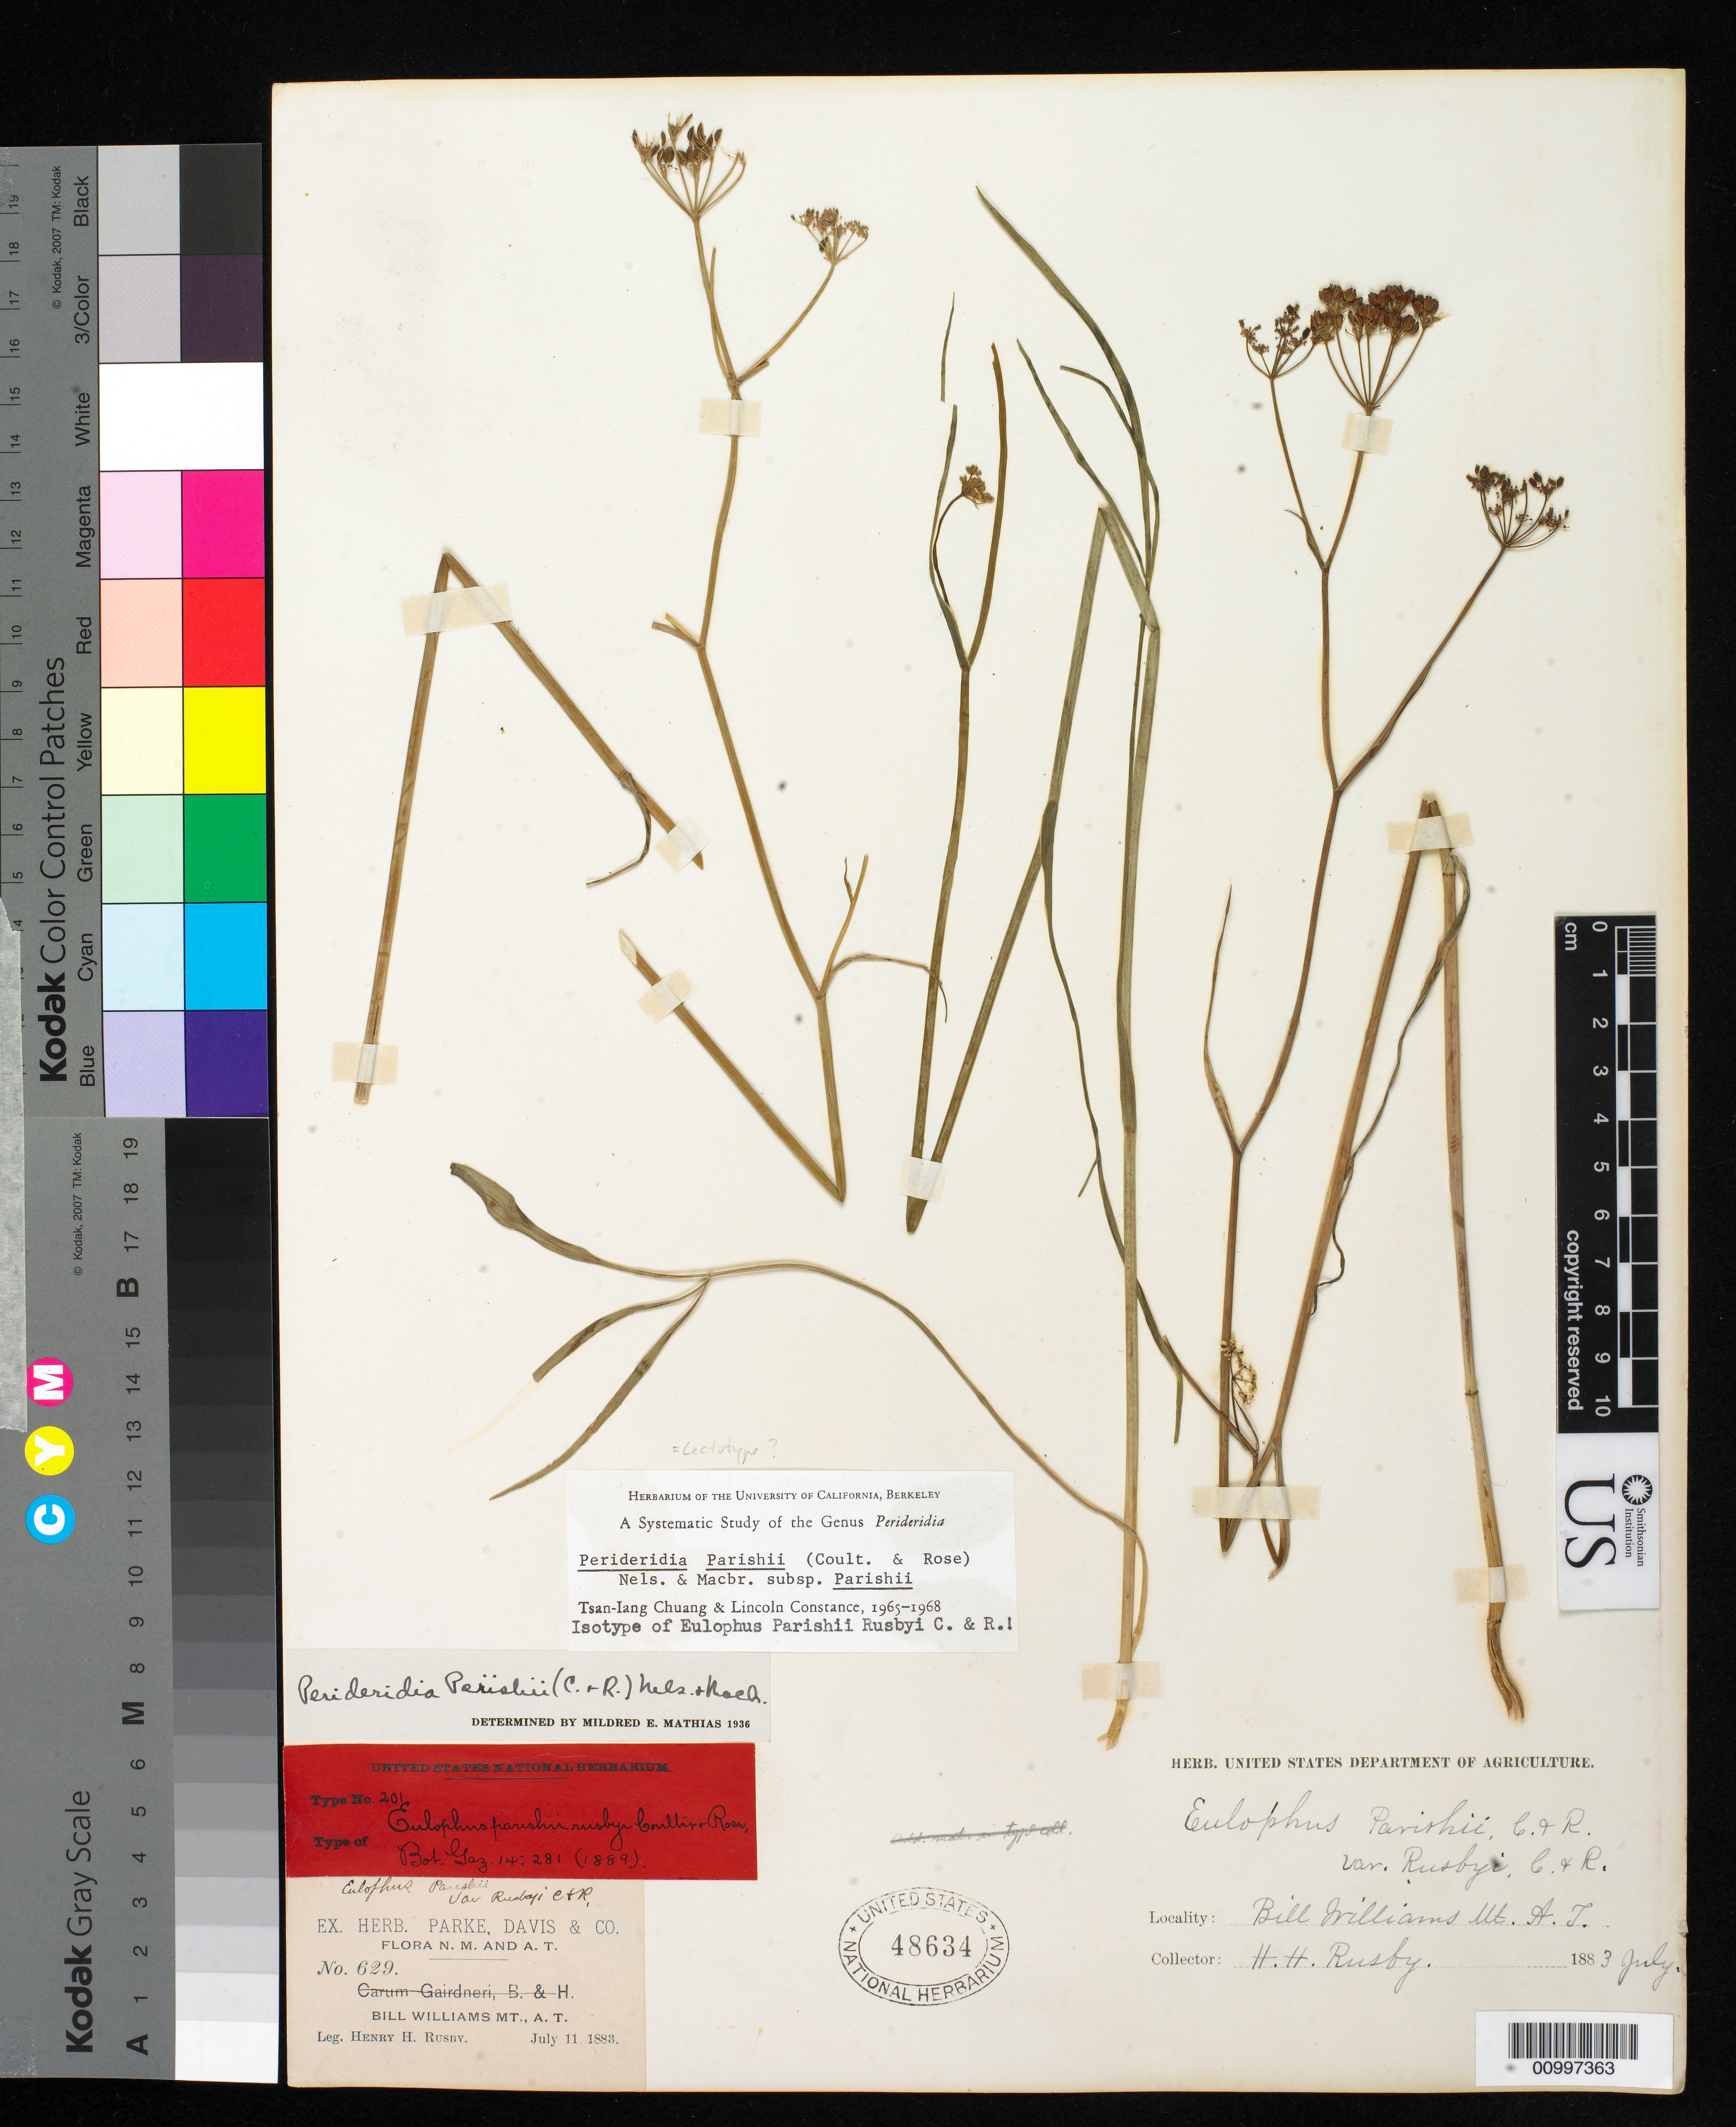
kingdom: Plantae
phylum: Tracheophyta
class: Magnoliopsida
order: Apiales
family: Apiaceae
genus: Eulophus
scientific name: Eulophus parishii var. rusbyi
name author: J.M. Coult. & Rose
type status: Lectotype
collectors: H. H. Rusby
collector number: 629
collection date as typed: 11 Jul 1883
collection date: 1883-07-11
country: United States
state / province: Arizona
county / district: Coconino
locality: Bill Williams Mt., A.T.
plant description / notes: Protologue also cites a second collection, Lemmon [s.n.] from Flagstaff. Effective lectotypification by Chuang & Constance somewhat ambiguous; they cite Rusby 629 (as does protologue) but annotate Rusby s.n. as "holotype".; This sheet appears to correspond most closely to collection as cited in protologue (Rusby 629).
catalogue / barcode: US 48634